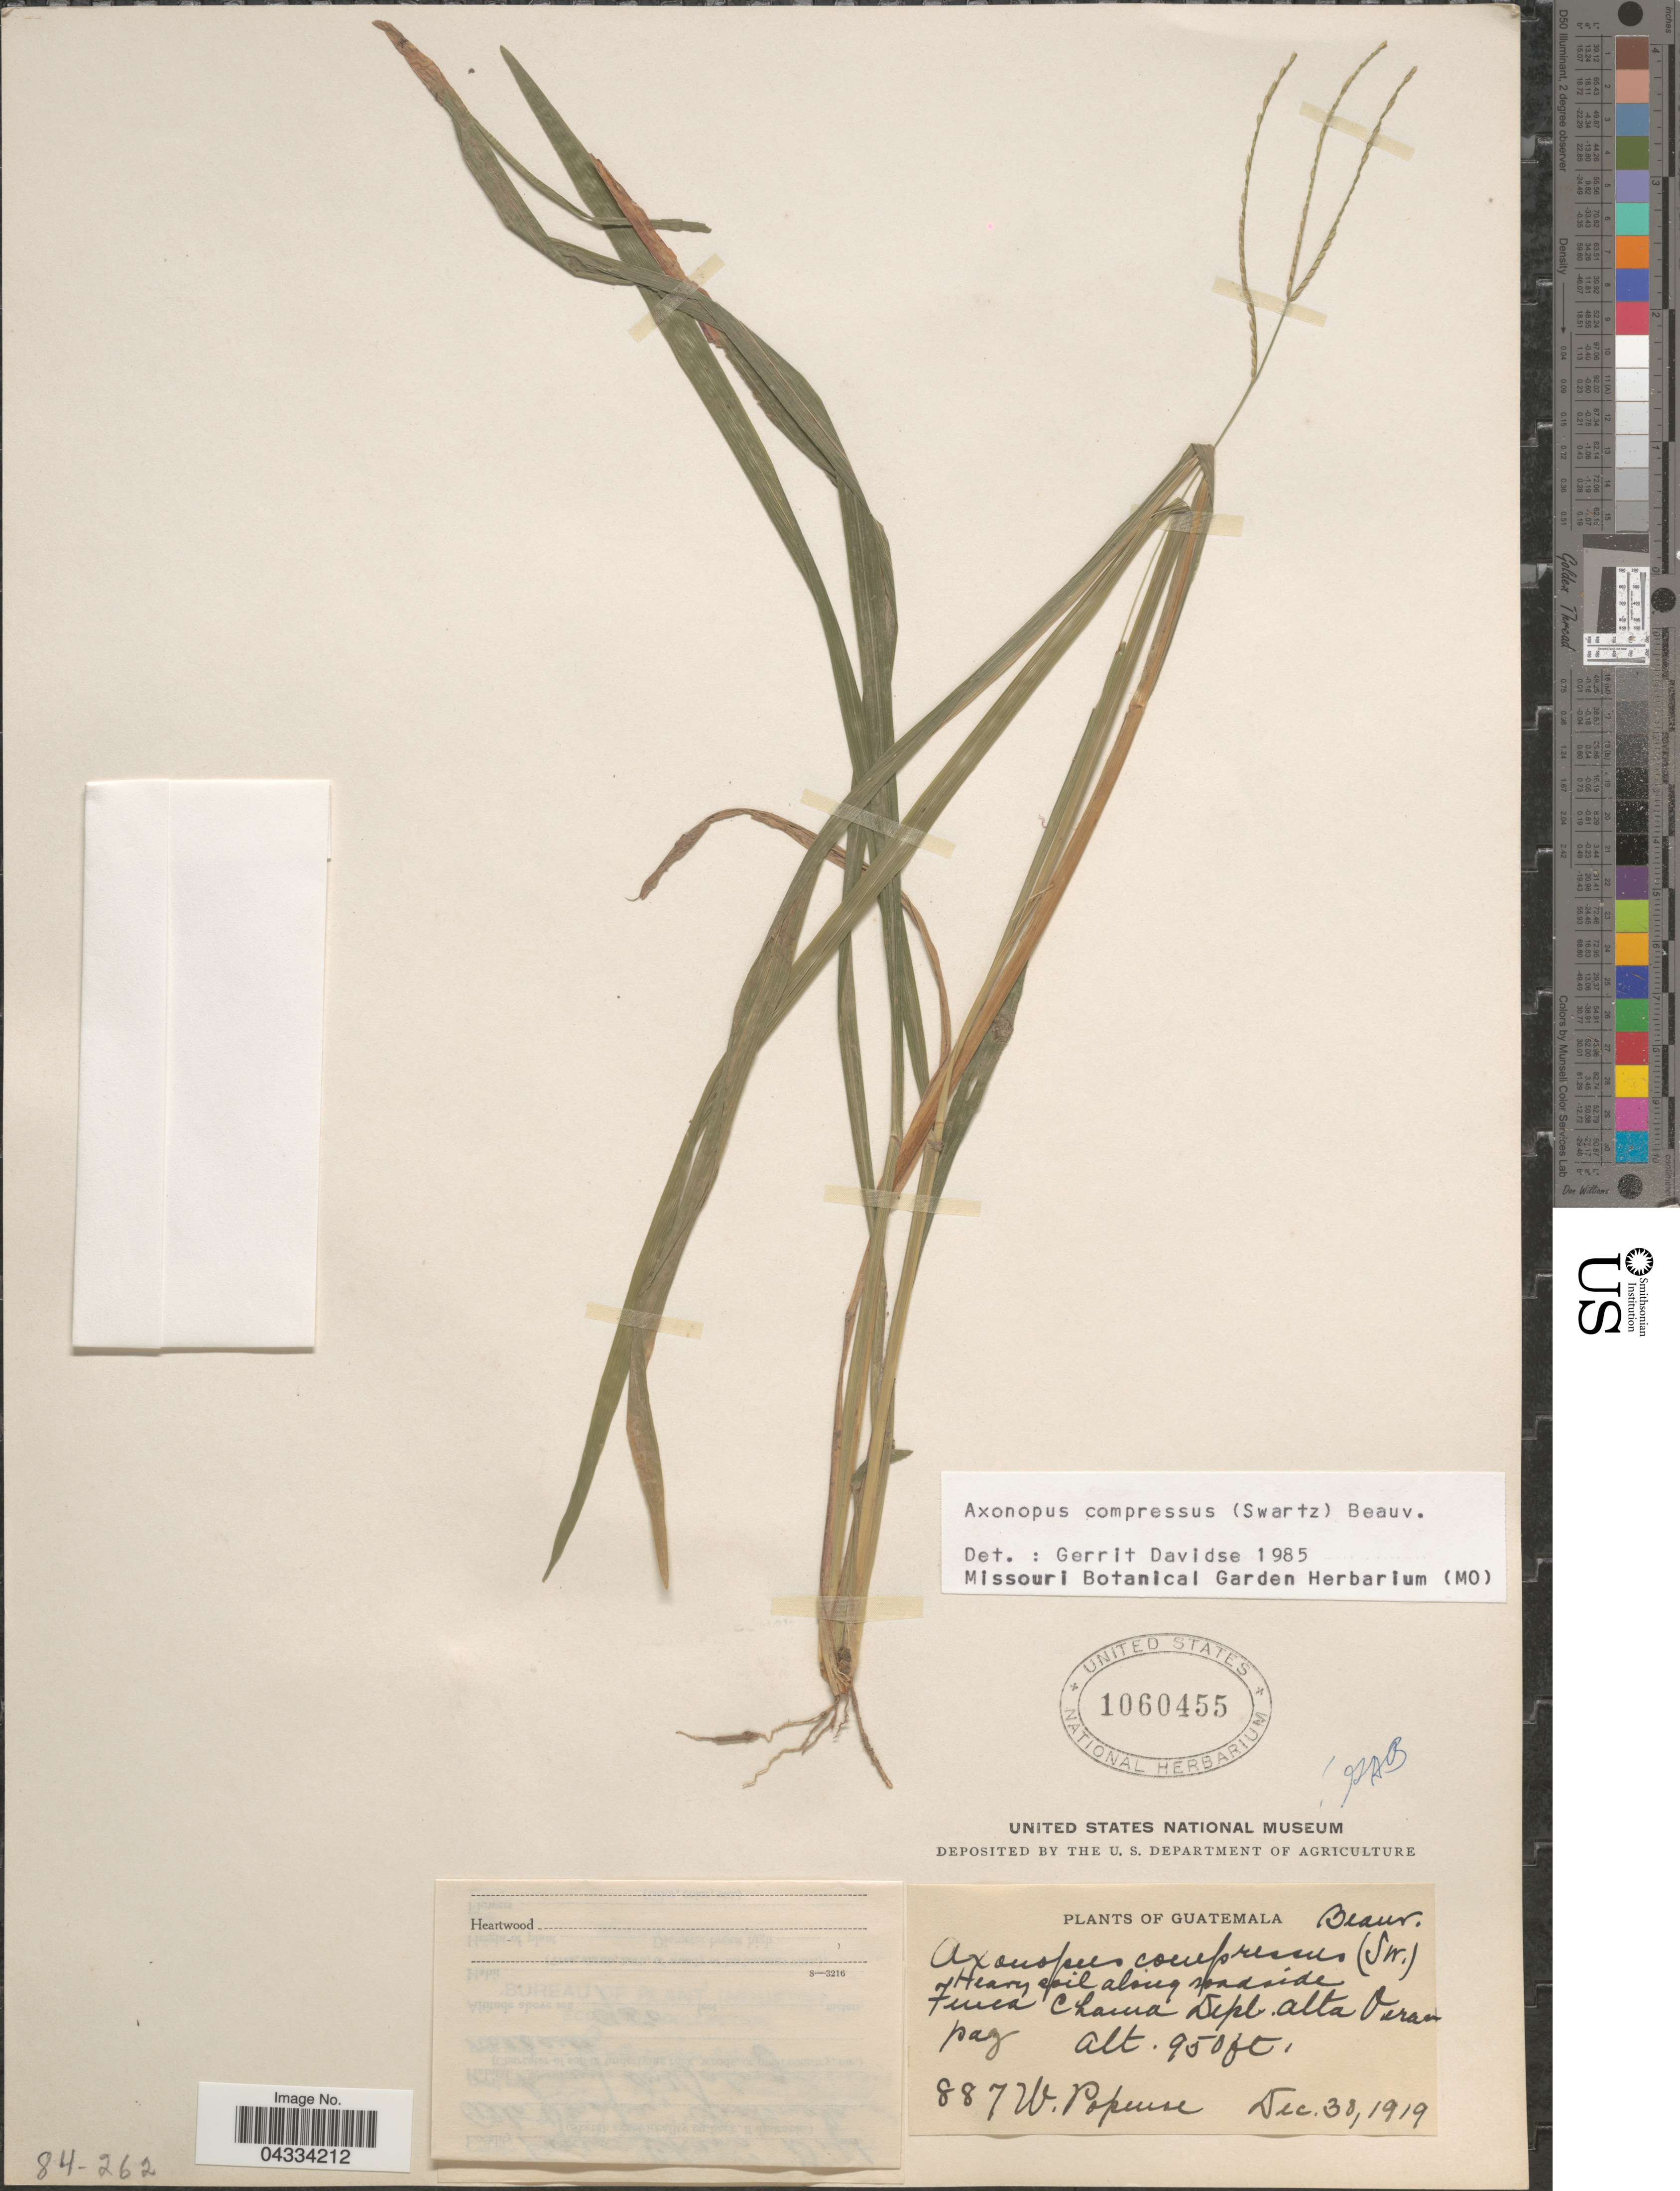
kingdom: Plantae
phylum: Tracheophyta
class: Liliopsida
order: Poales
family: Poaceae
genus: Axonopus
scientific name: Axonopus compressus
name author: (Sw.) P. Beauv.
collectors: W. Popenoe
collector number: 887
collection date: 1919-12-30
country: Guatemala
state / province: Alta Verapaz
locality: Heavy soil along roadside Finca Chama Dept. Alta Verapaz.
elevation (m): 290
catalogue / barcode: US 1060455